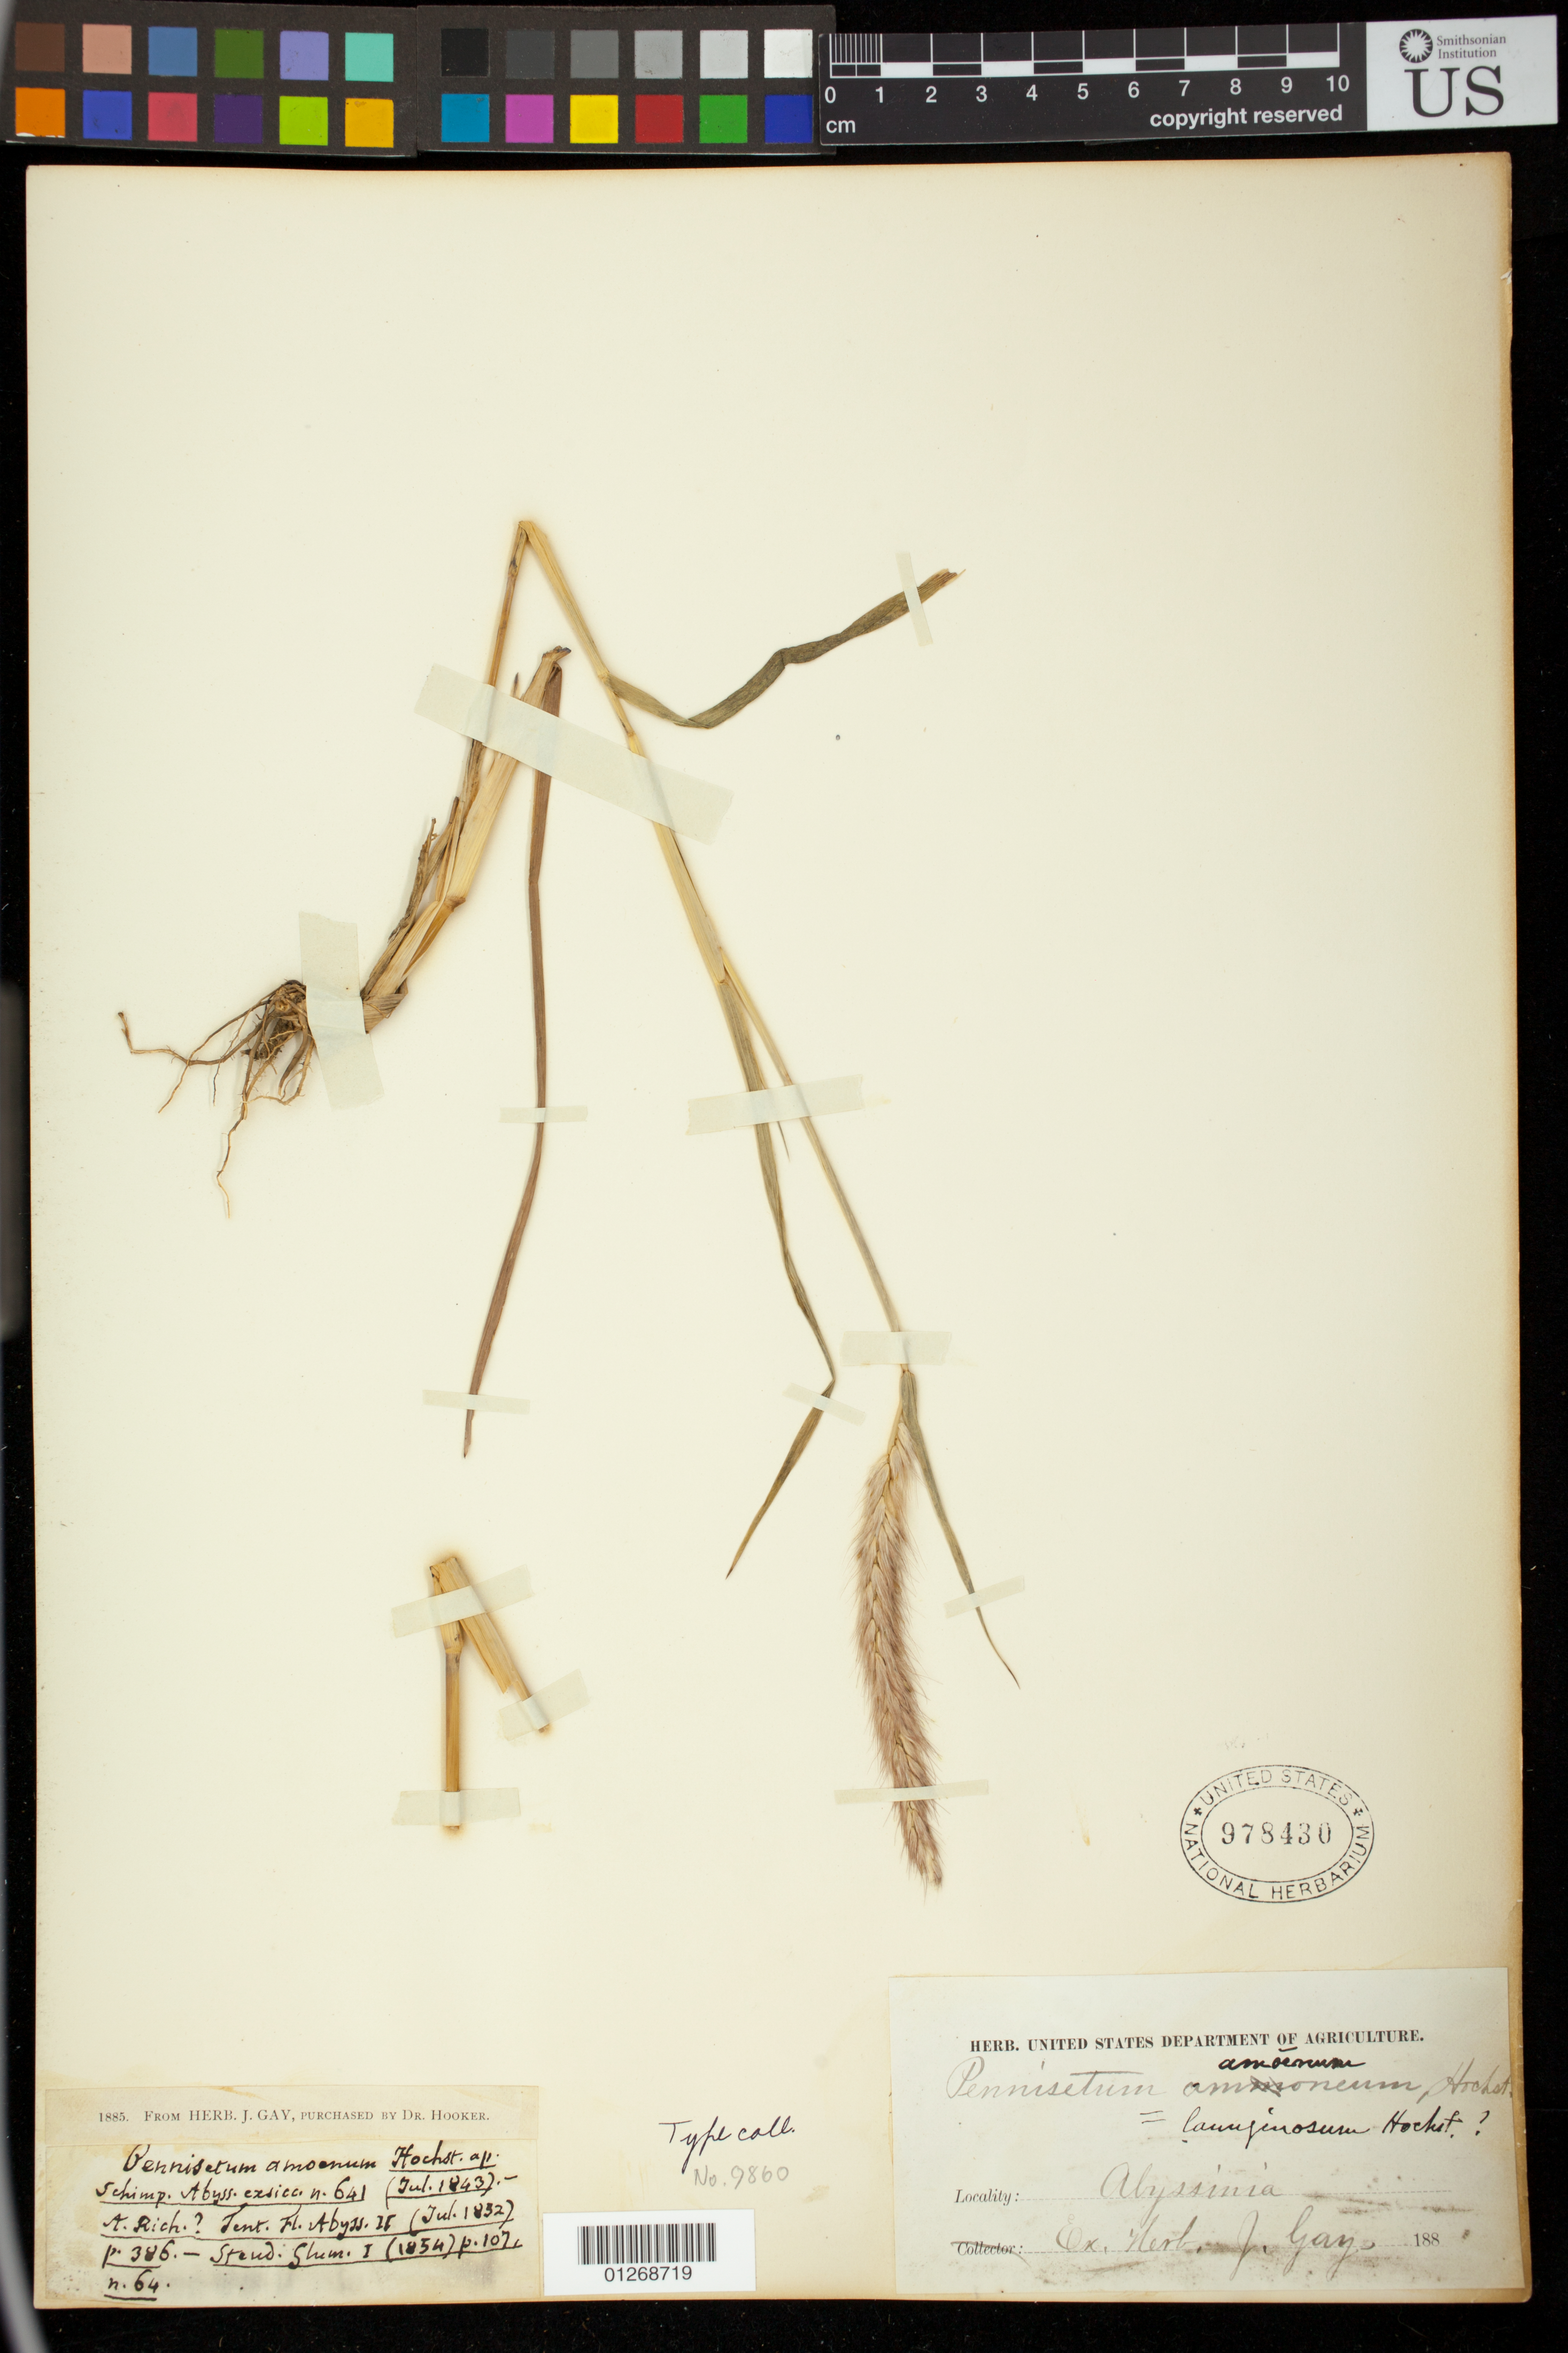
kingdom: Plantae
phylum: Tracheophyta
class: Liliopsida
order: Poales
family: Poaceae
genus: Pennisetum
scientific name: Pennisetum amoenum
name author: Hochst. ex A. Rich.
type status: Isosyntype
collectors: -. Schimper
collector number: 641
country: Ethiopia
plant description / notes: Confusing/conflicting dates on label, "Jul 1843", "Jul 1832". Duplicates of Schimper 641 at other herbaria are dated Oct. 1839.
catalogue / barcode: US 978430